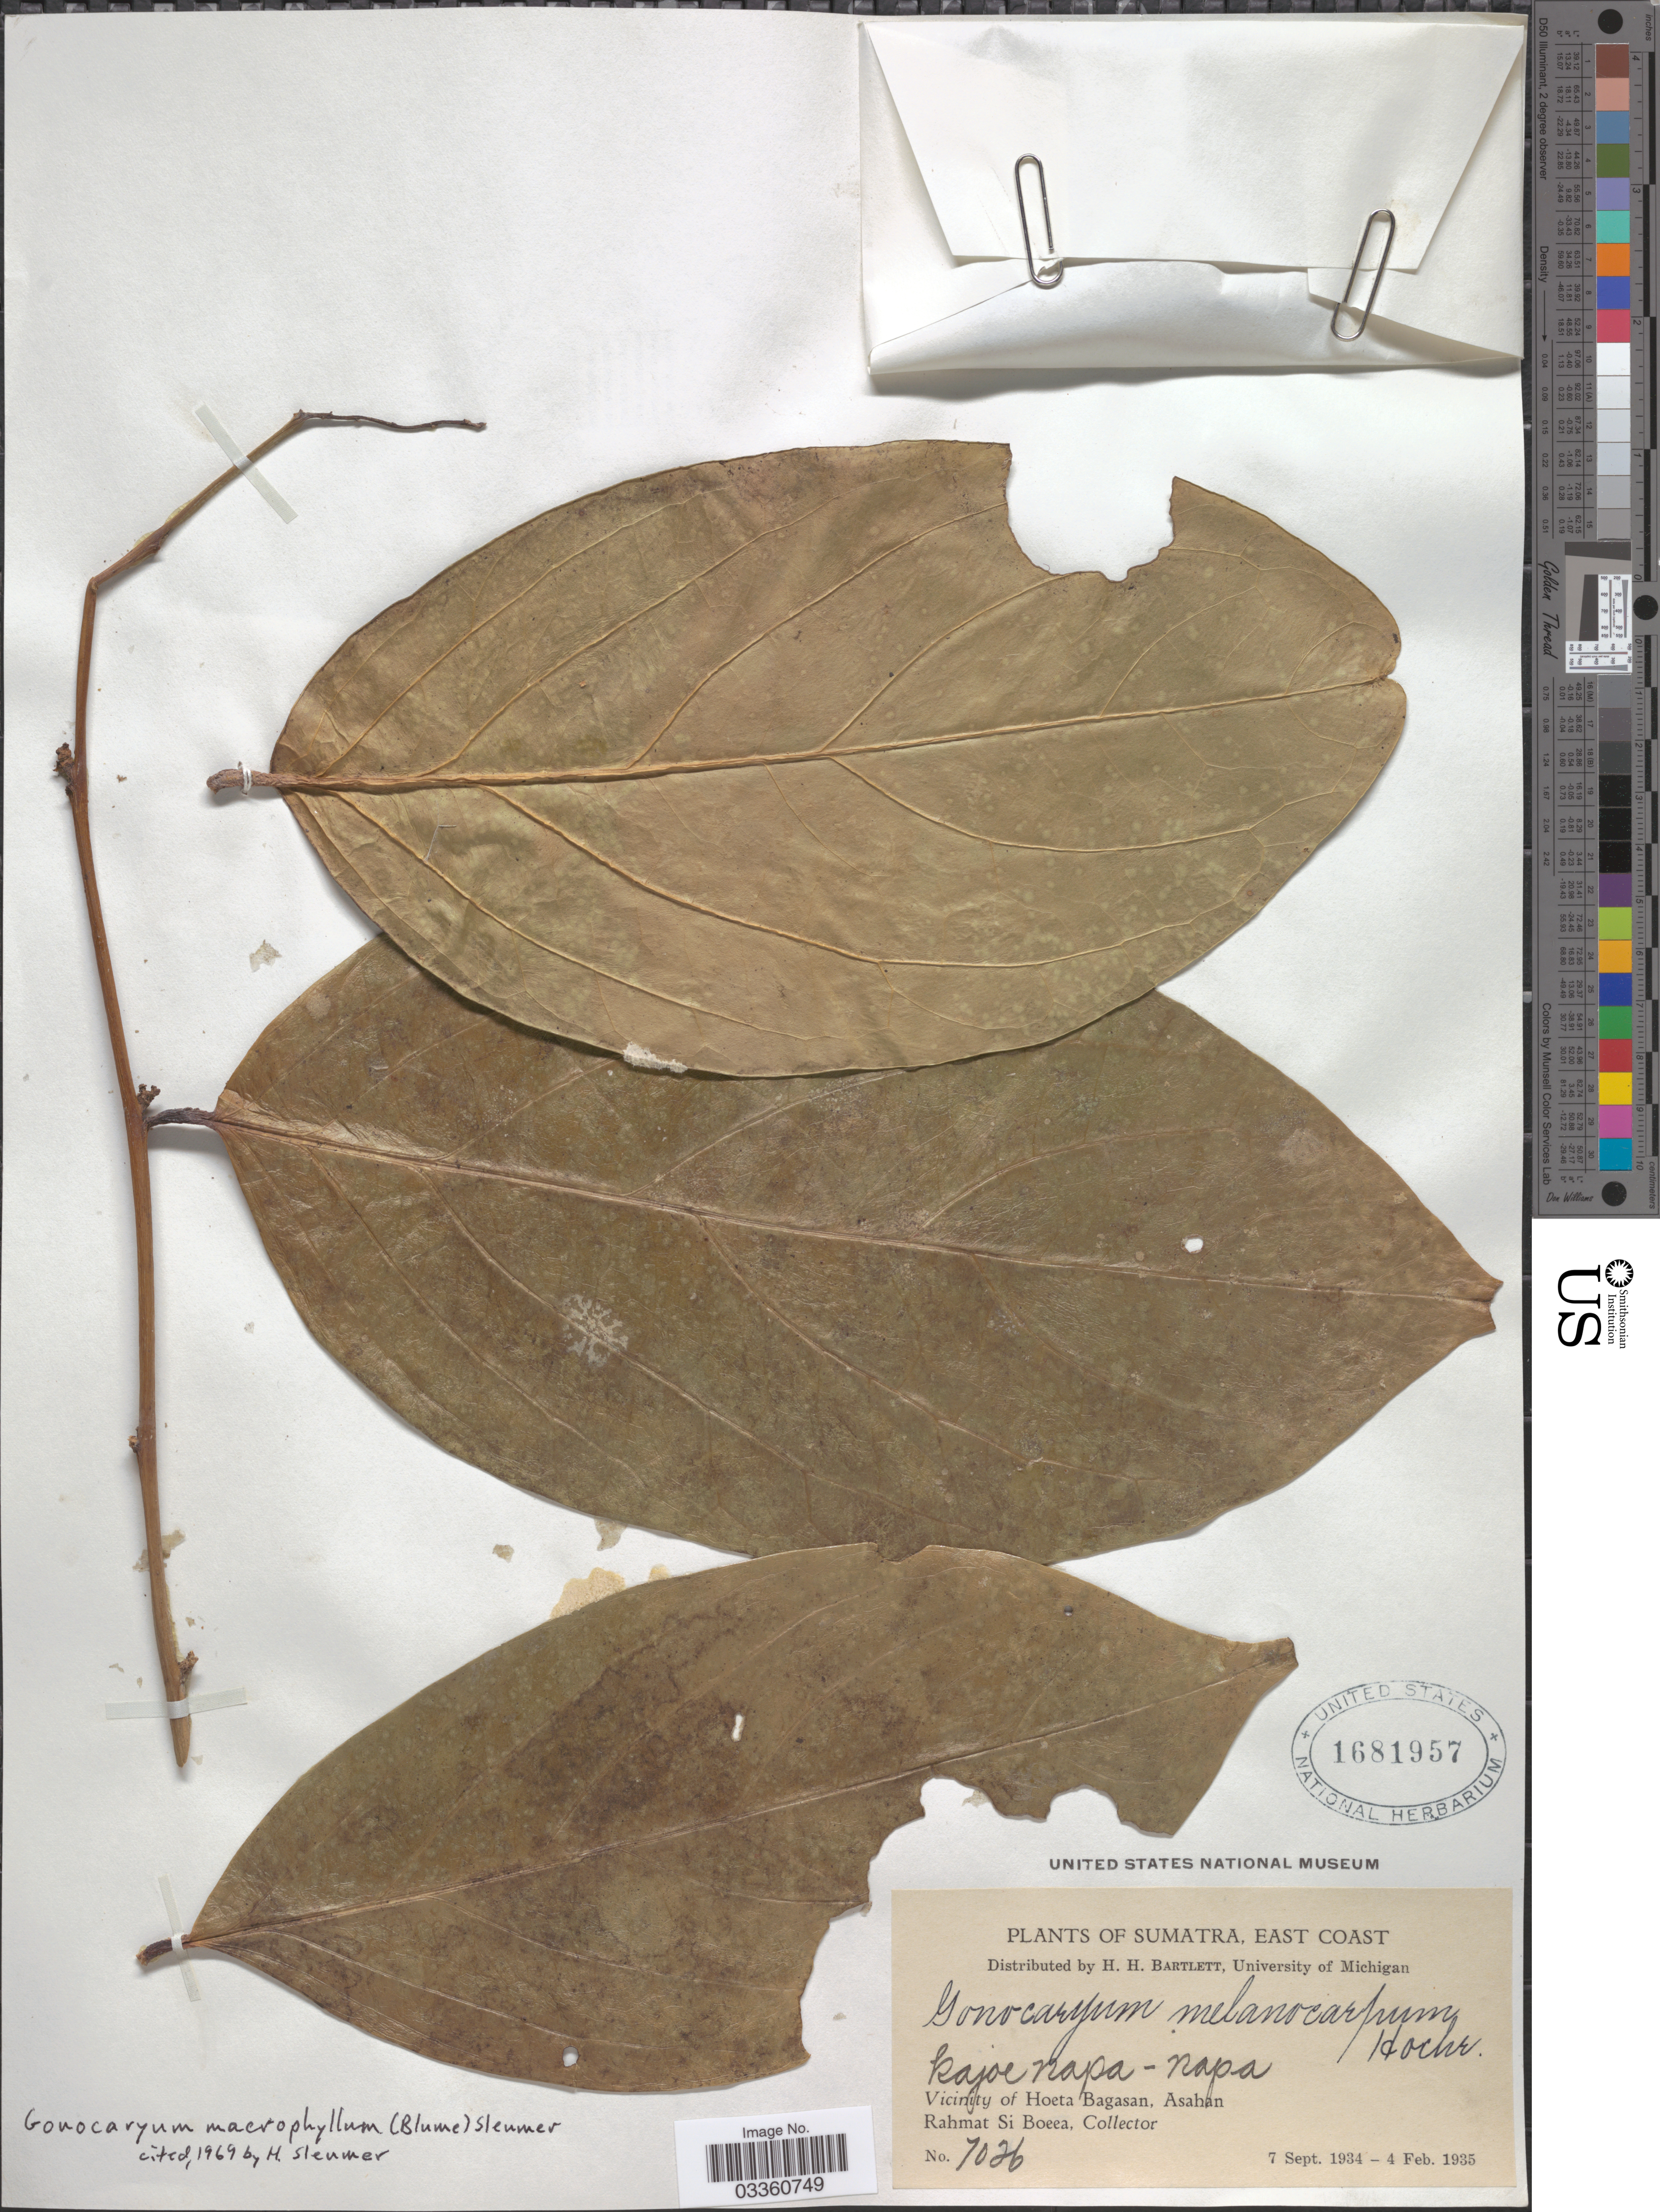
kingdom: Plantae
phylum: Tracheophyta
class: Magnoliopsida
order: Cardiopteridales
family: Cardiopteridaceae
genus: Gonocaryum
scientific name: Gonocaryum macrophyllum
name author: (Blume) Sleumer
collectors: Rahmat Si Boeea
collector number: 7026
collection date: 1934-09-07/1935-02-04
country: Indonesia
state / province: Sumatra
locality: East Coast, Vicinity of Hoeta Bagasan, Asahan.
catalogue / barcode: US 1681957